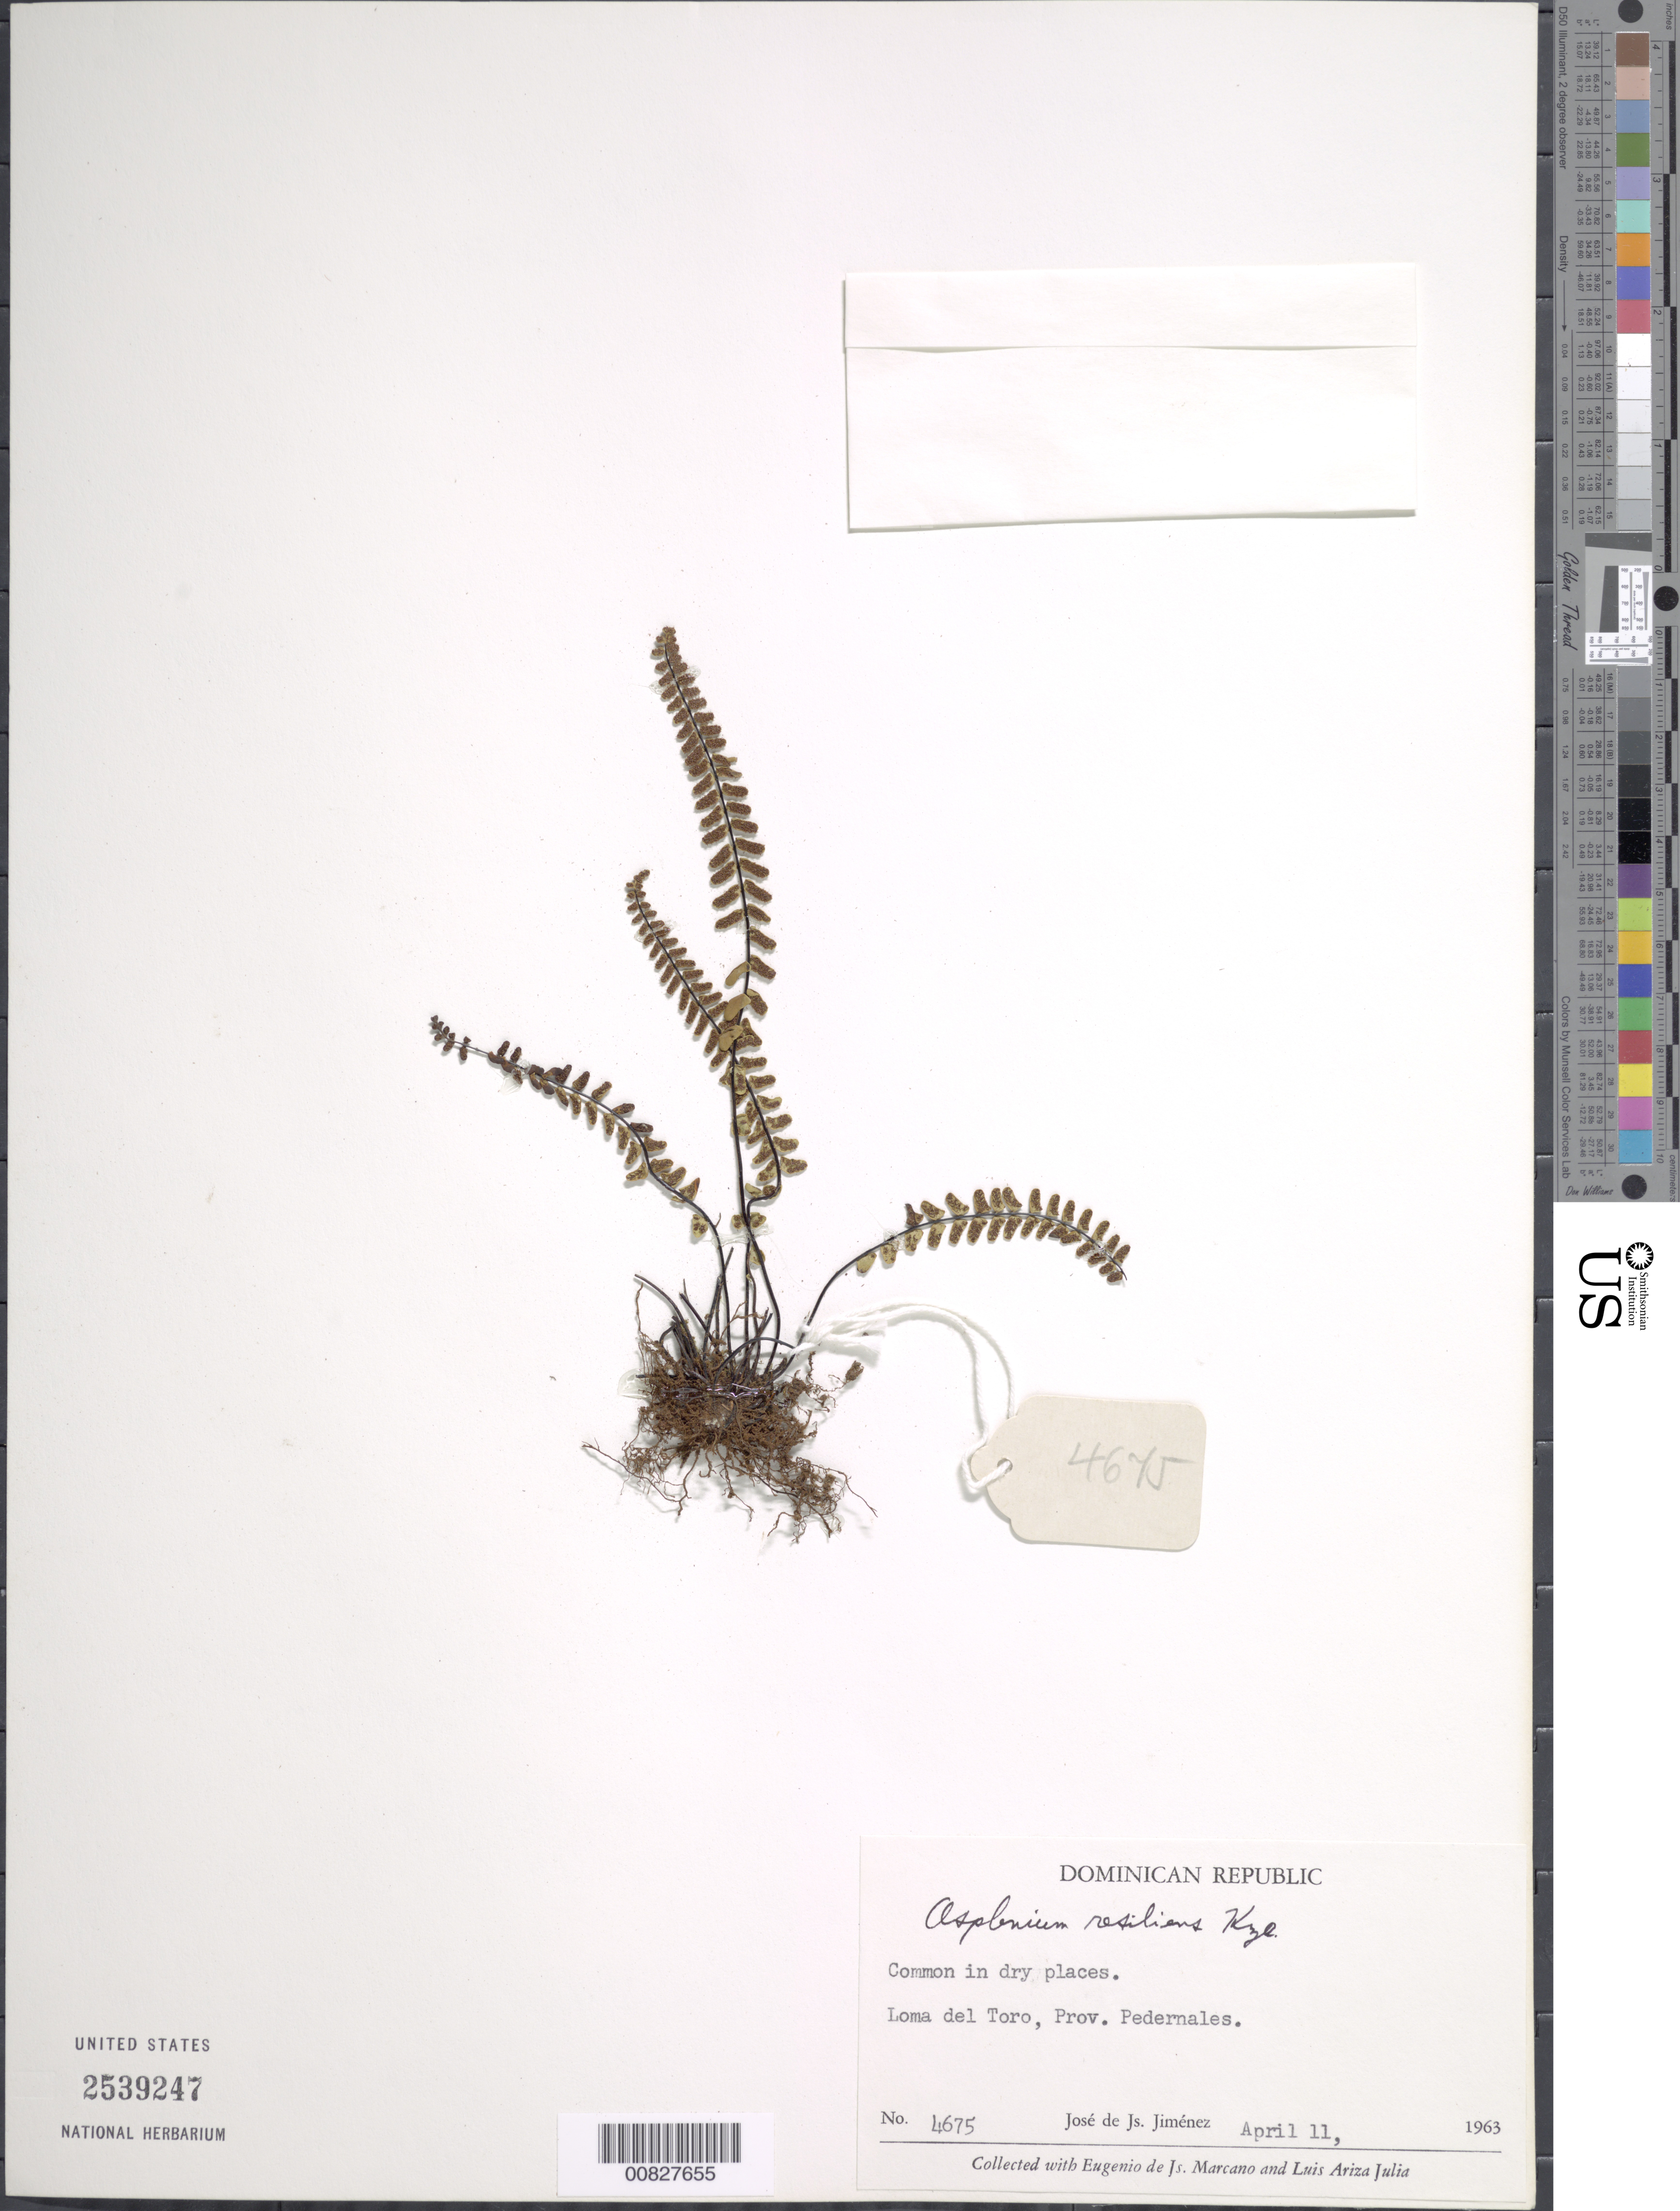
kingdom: Plantae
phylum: Tracheophyta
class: Polypodiopsida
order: Polypodiales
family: Aspleniaceae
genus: Asplenium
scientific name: Asplenium resiliens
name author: Kunze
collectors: J. J. Jiménez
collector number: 4675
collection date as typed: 11 Apr 1963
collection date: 1963-04-11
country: Dominican Republic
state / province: Pedernales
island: Hispaniola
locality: Loma del Toro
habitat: Dry places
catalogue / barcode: US 2539247